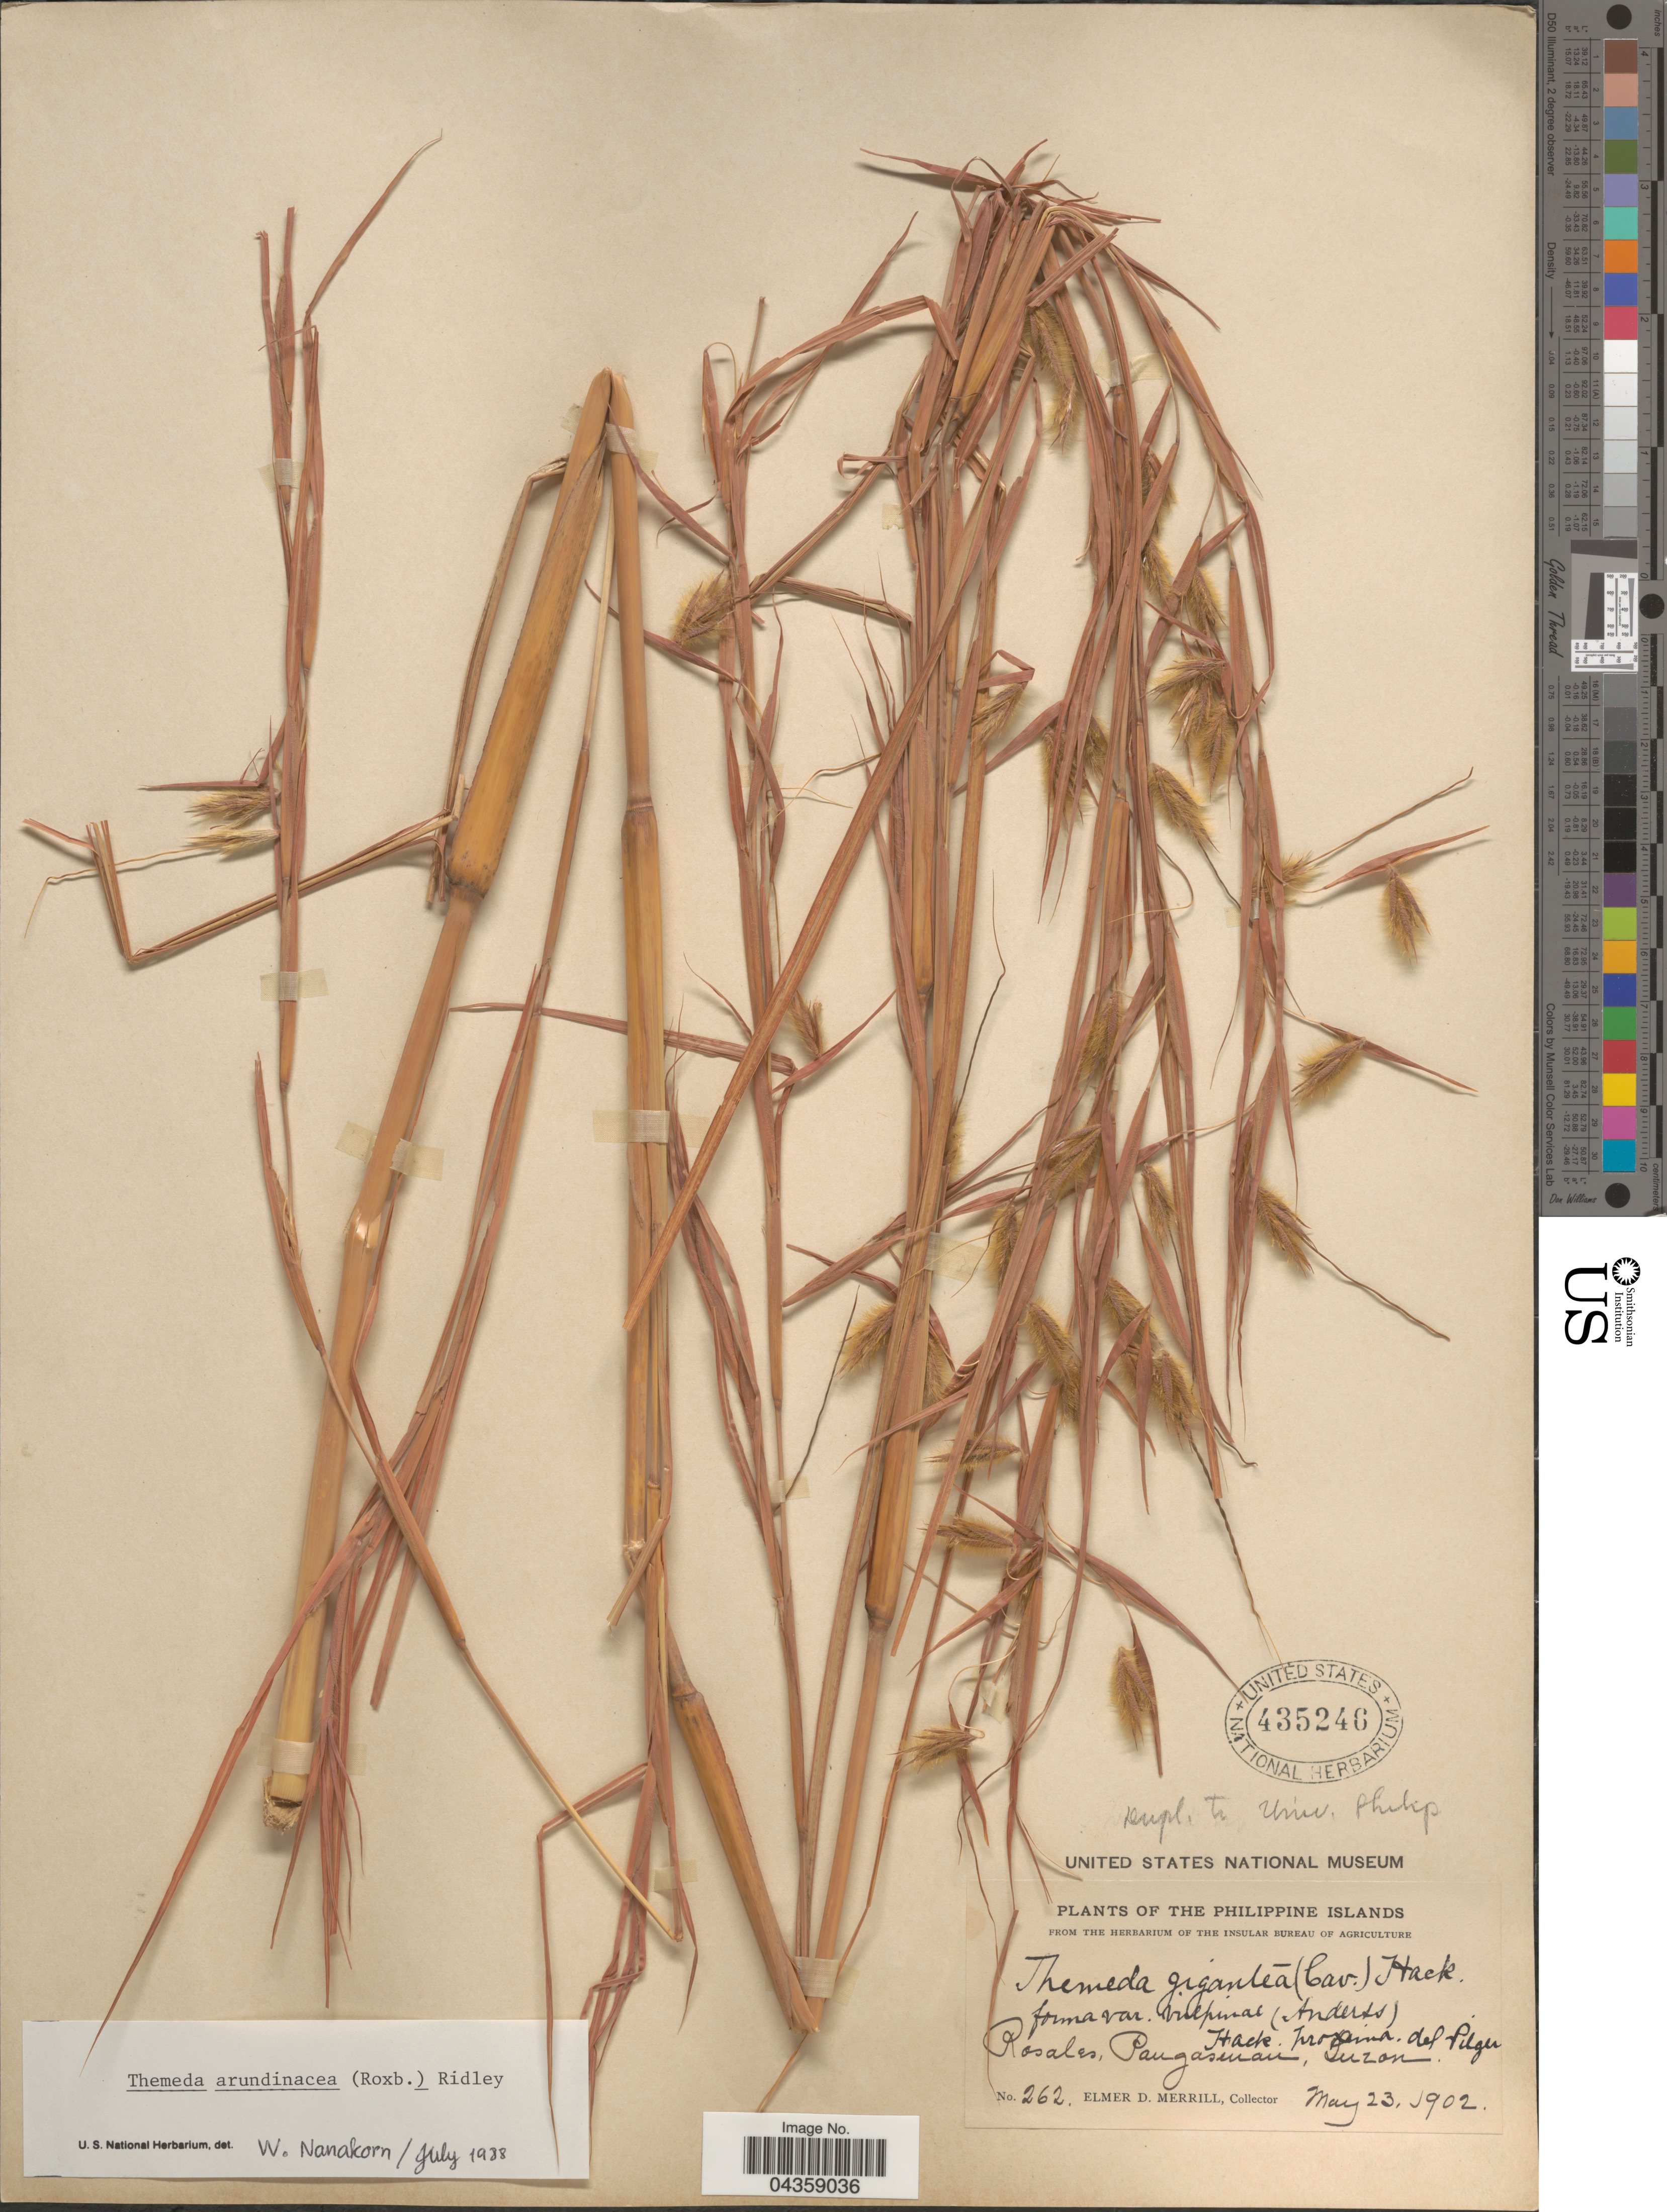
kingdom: Plantae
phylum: Tracheophyta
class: Liliopsida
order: Poales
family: Poaceae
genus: Themeda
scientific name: Themeda arundinacea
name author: (Roxb.) Ridl.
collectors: E. D. Merrill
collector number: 262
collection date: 1902-05-23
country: Philippines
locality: The Philippine Islands. Rosales, Pangasinan, Luzon.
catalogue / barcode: US 435246